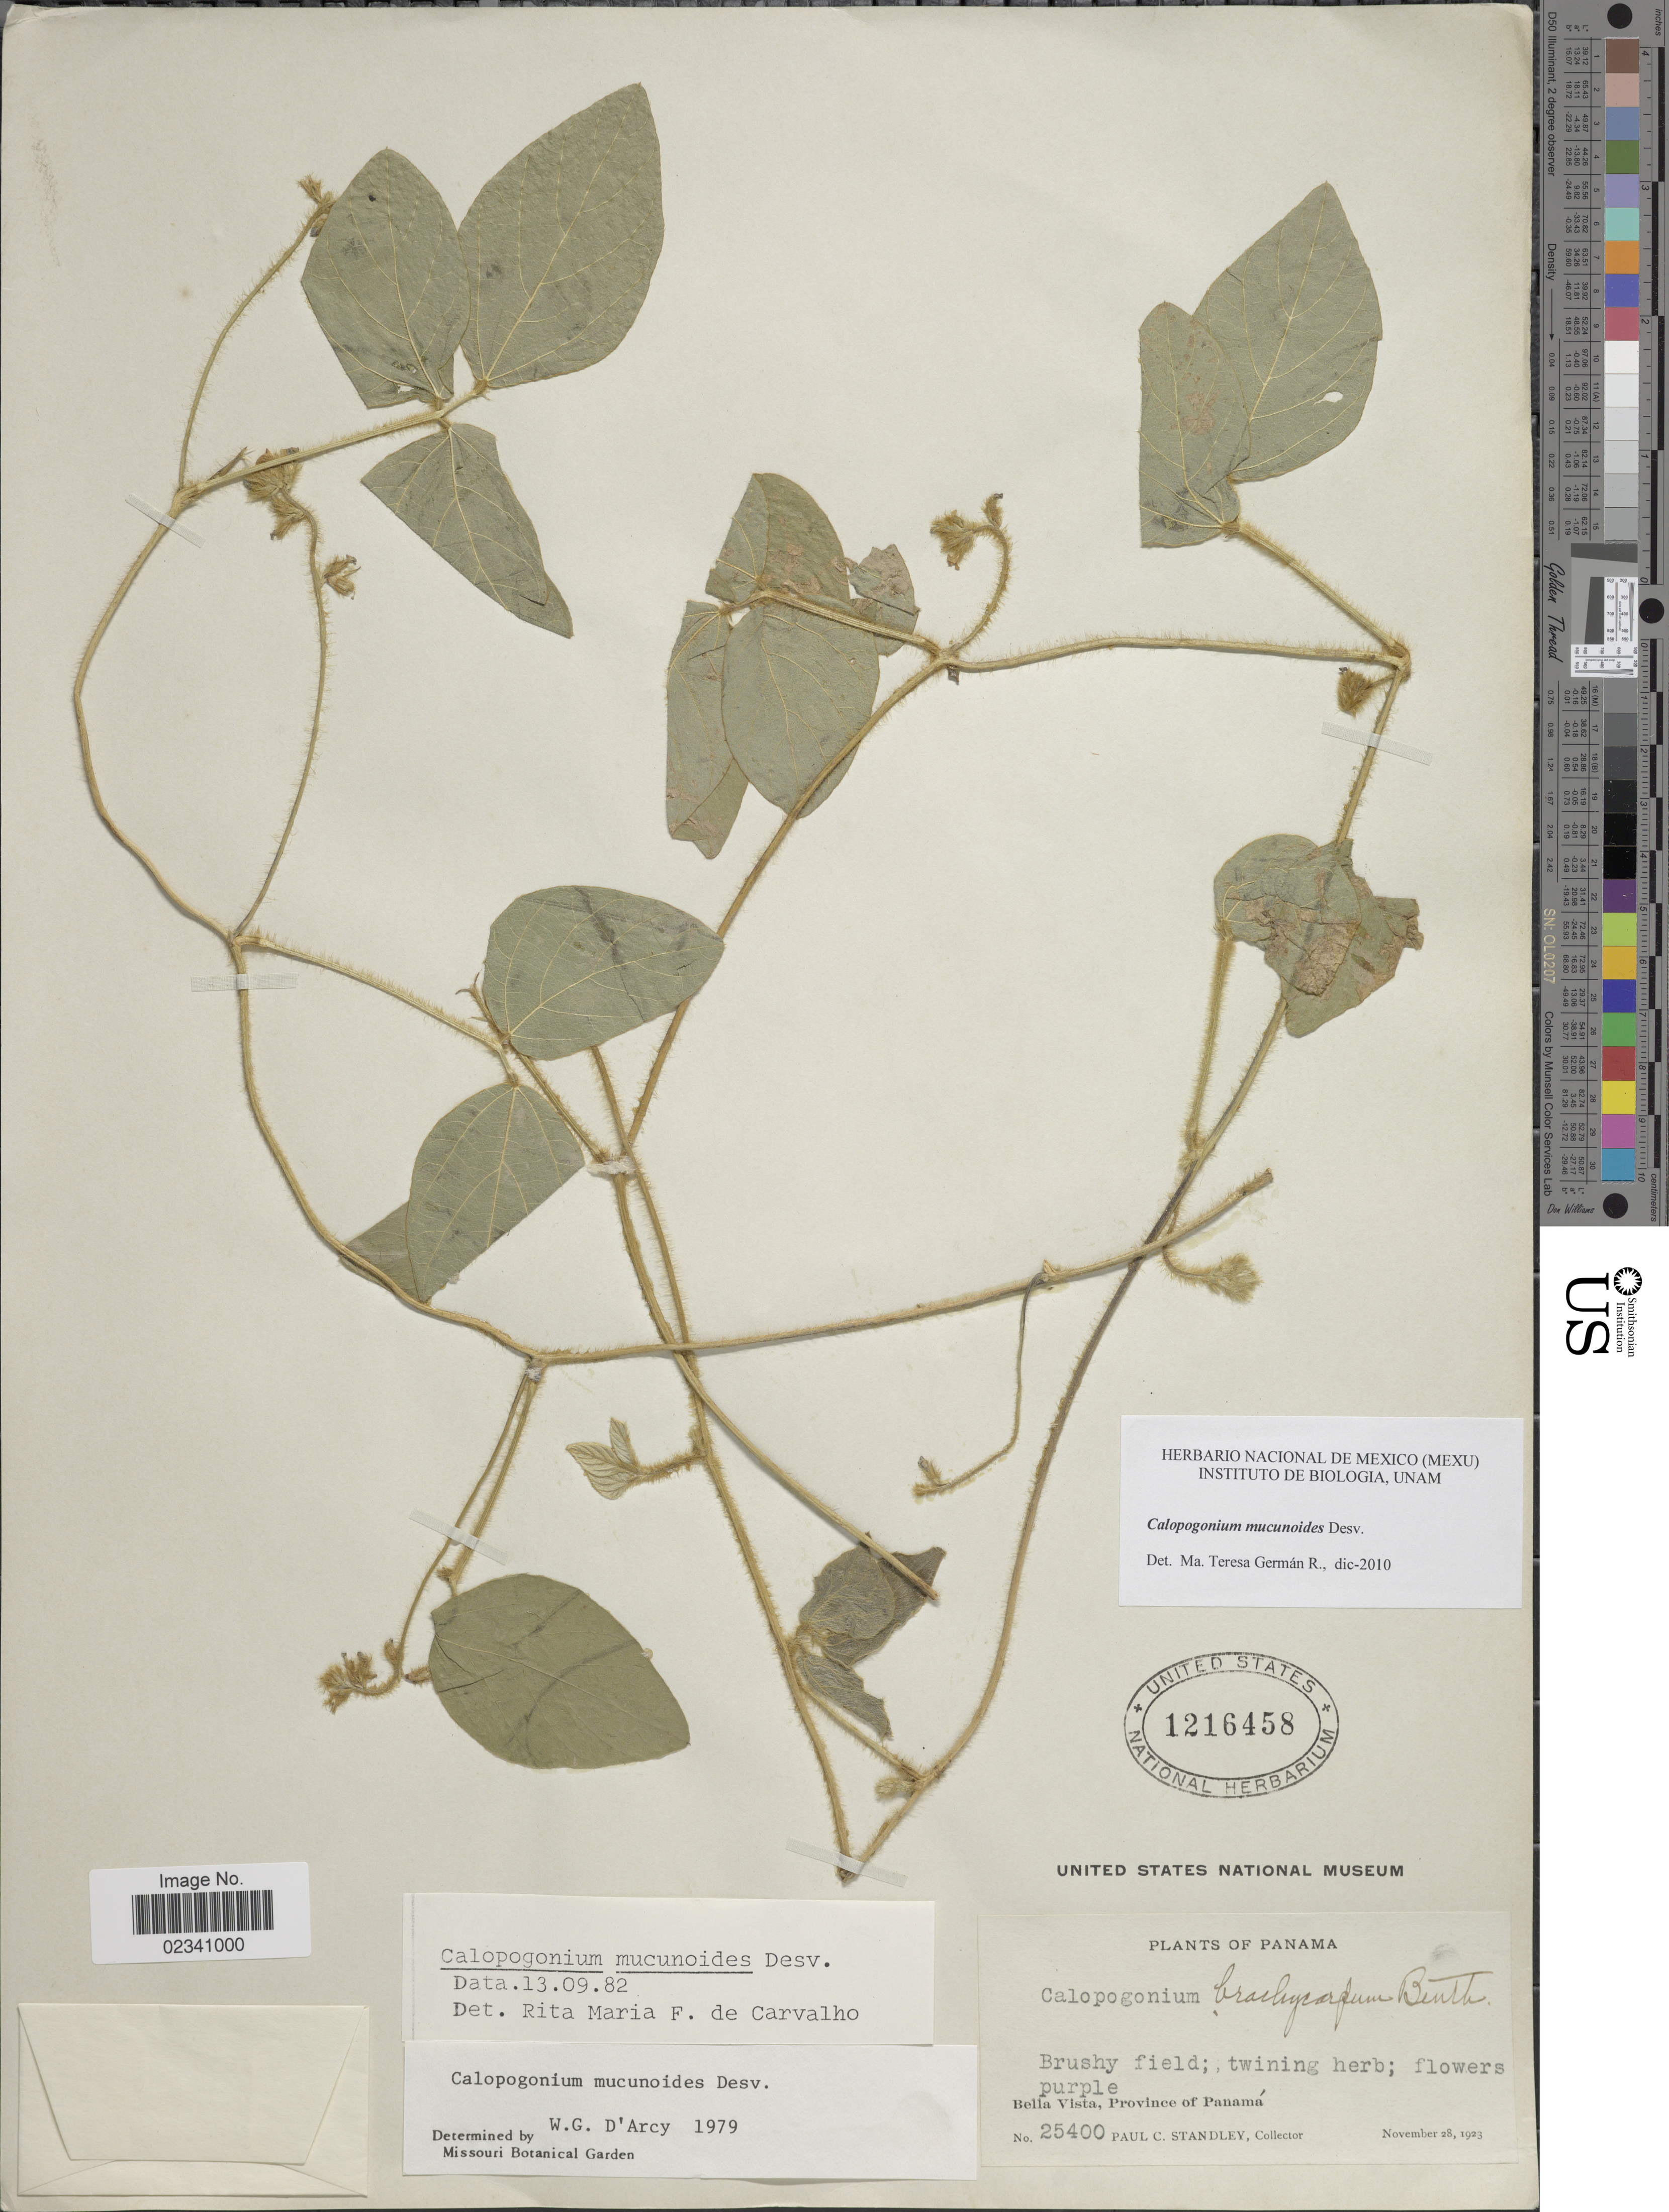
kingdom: Plantae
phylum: Tracheophyta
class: Magnoliopsida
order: Fabales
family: Fabaceae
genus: Calopogonium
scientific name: Calopogonium mucunoides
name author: Desv.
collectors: P. C. Standley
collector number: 25400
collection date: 1923-11-28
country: Panama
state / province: Panamá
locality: Panama, Brushy field, Bella Vista, Province of Panama.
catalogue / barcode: US 1216458